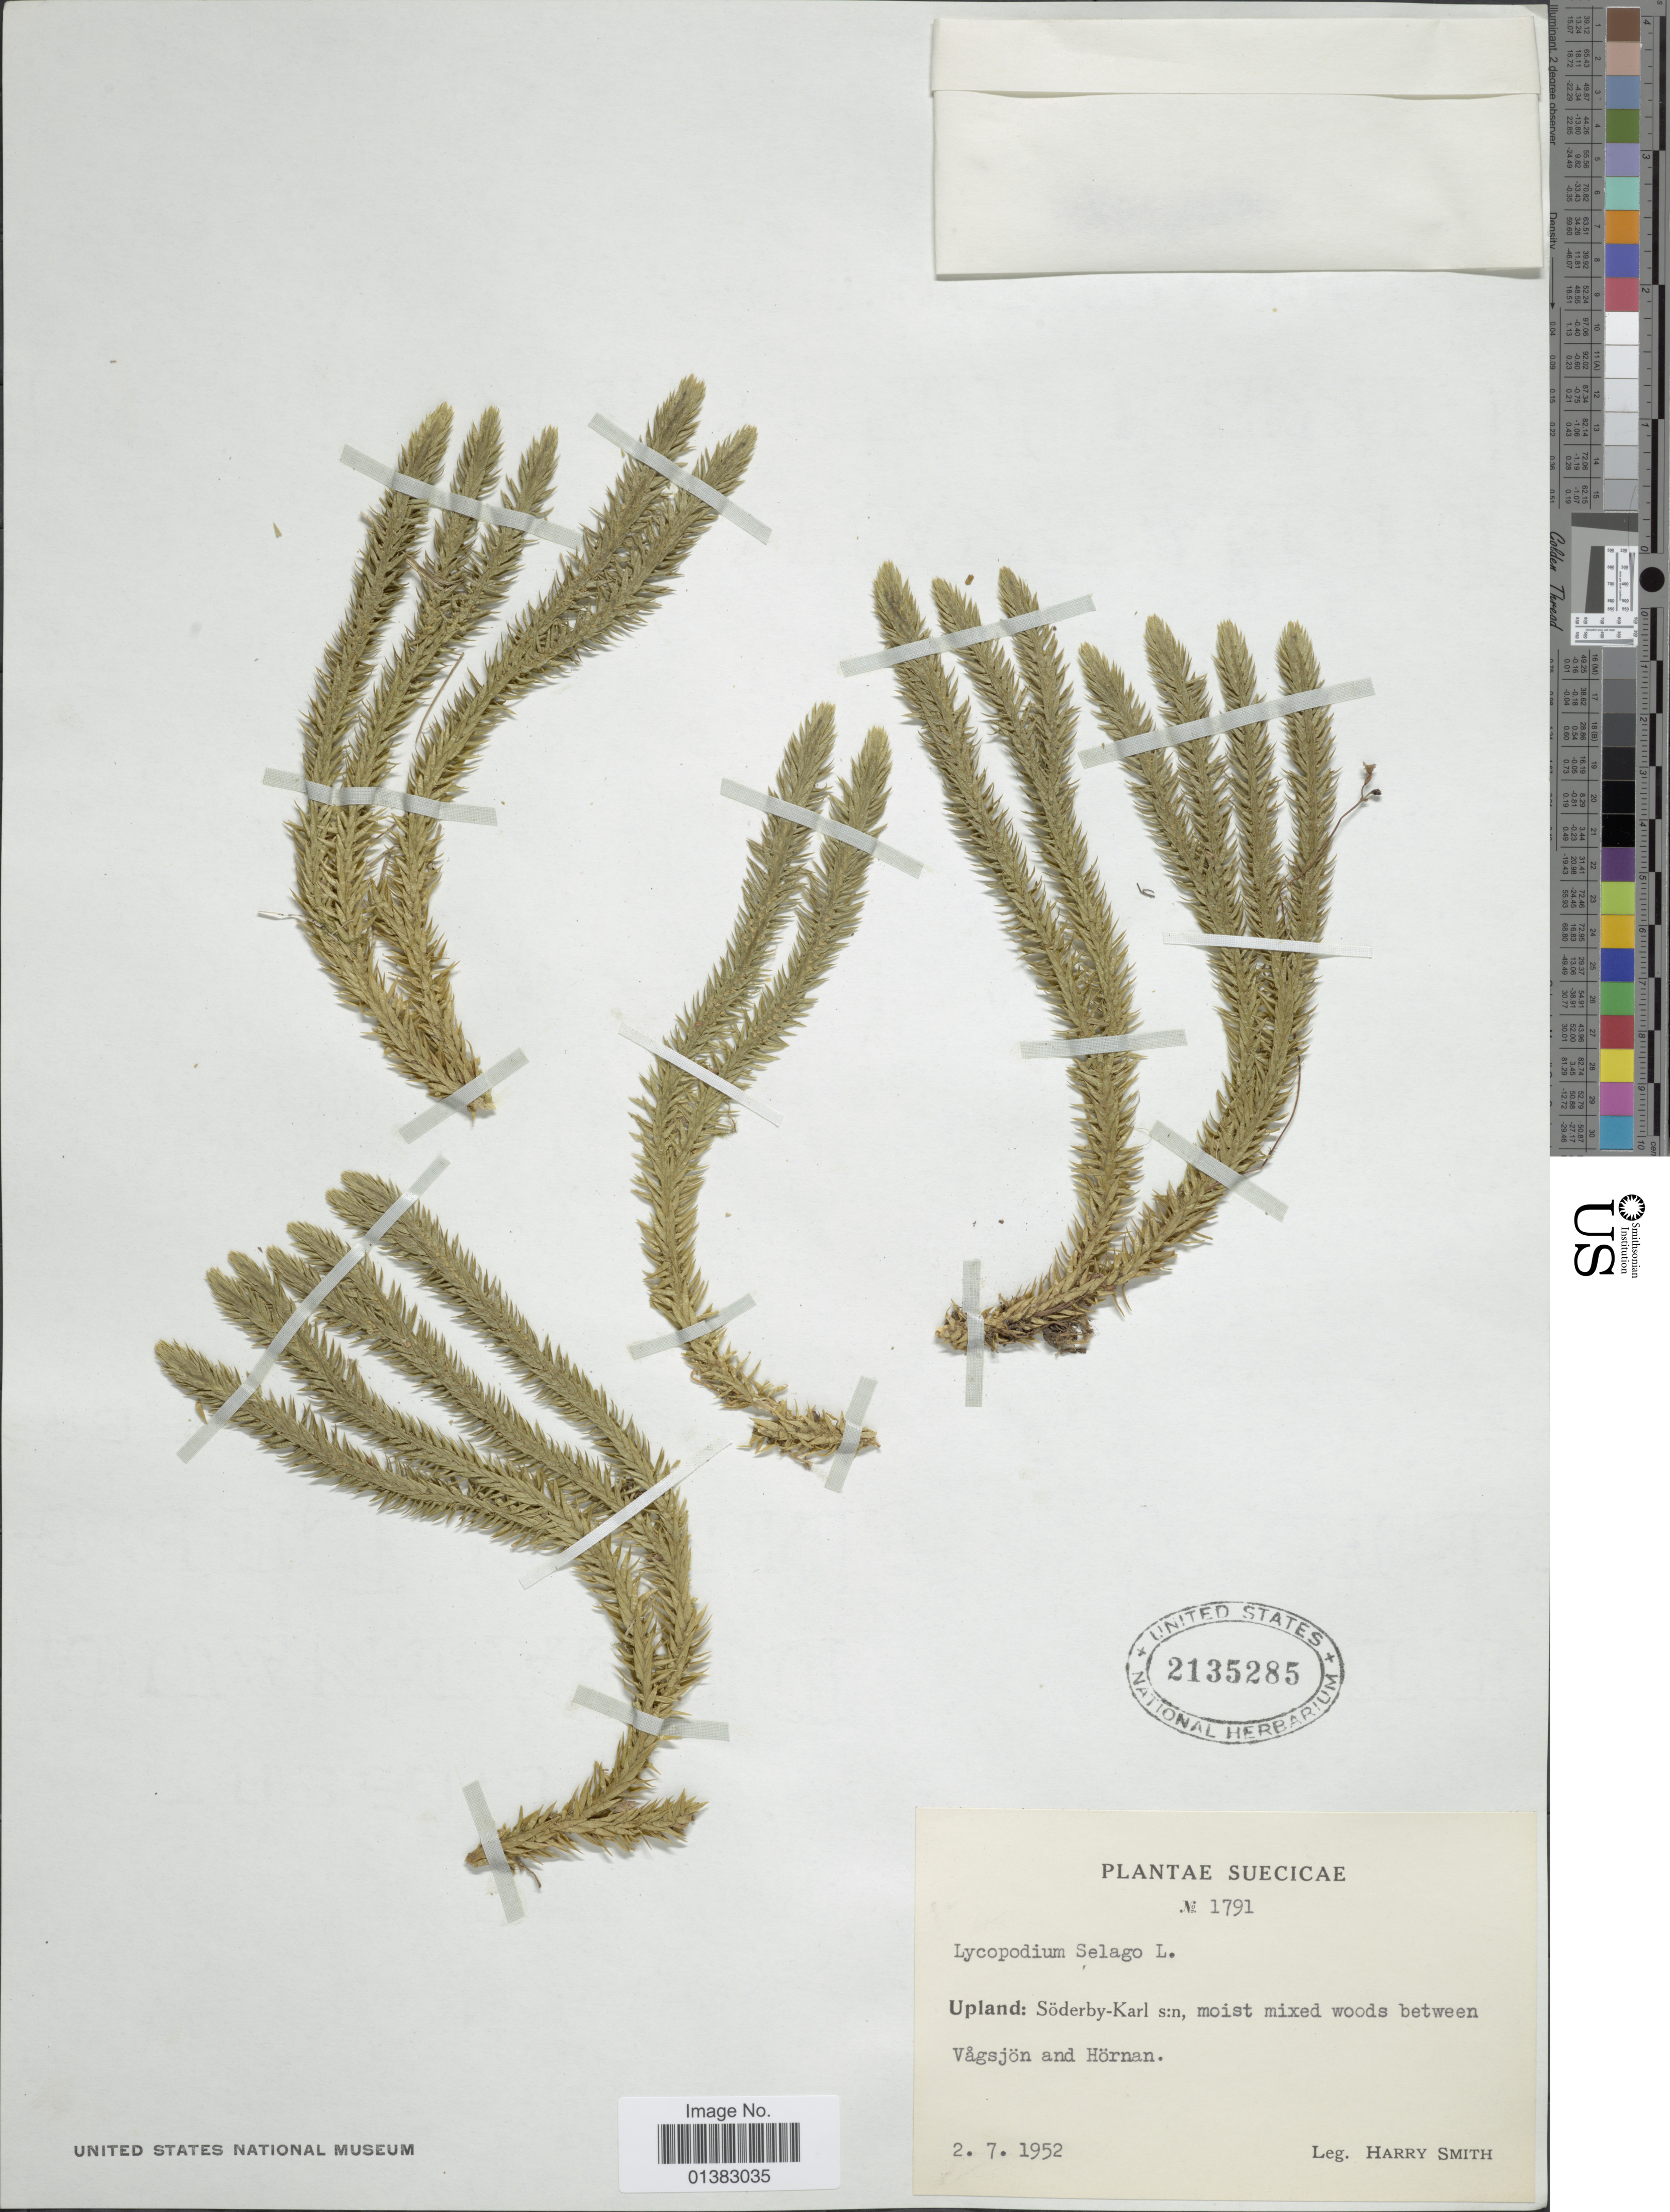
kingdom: Plantae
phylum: Tracheophyta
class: Lycopodiopsida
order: Lycopodiales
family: Lycopodiaceae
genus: Huperzia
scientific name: Huperzia selago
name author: (L.) Bernh. ex Schrank & Mart.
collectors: H. Smith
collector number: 1791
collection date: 1952-07-02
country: Sweden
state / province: Stockholm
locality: Suecicae. Upland: Söderby-Karl s:n, moist mixed woods between Vagsjön and Hörnan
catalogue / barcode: US 2135285